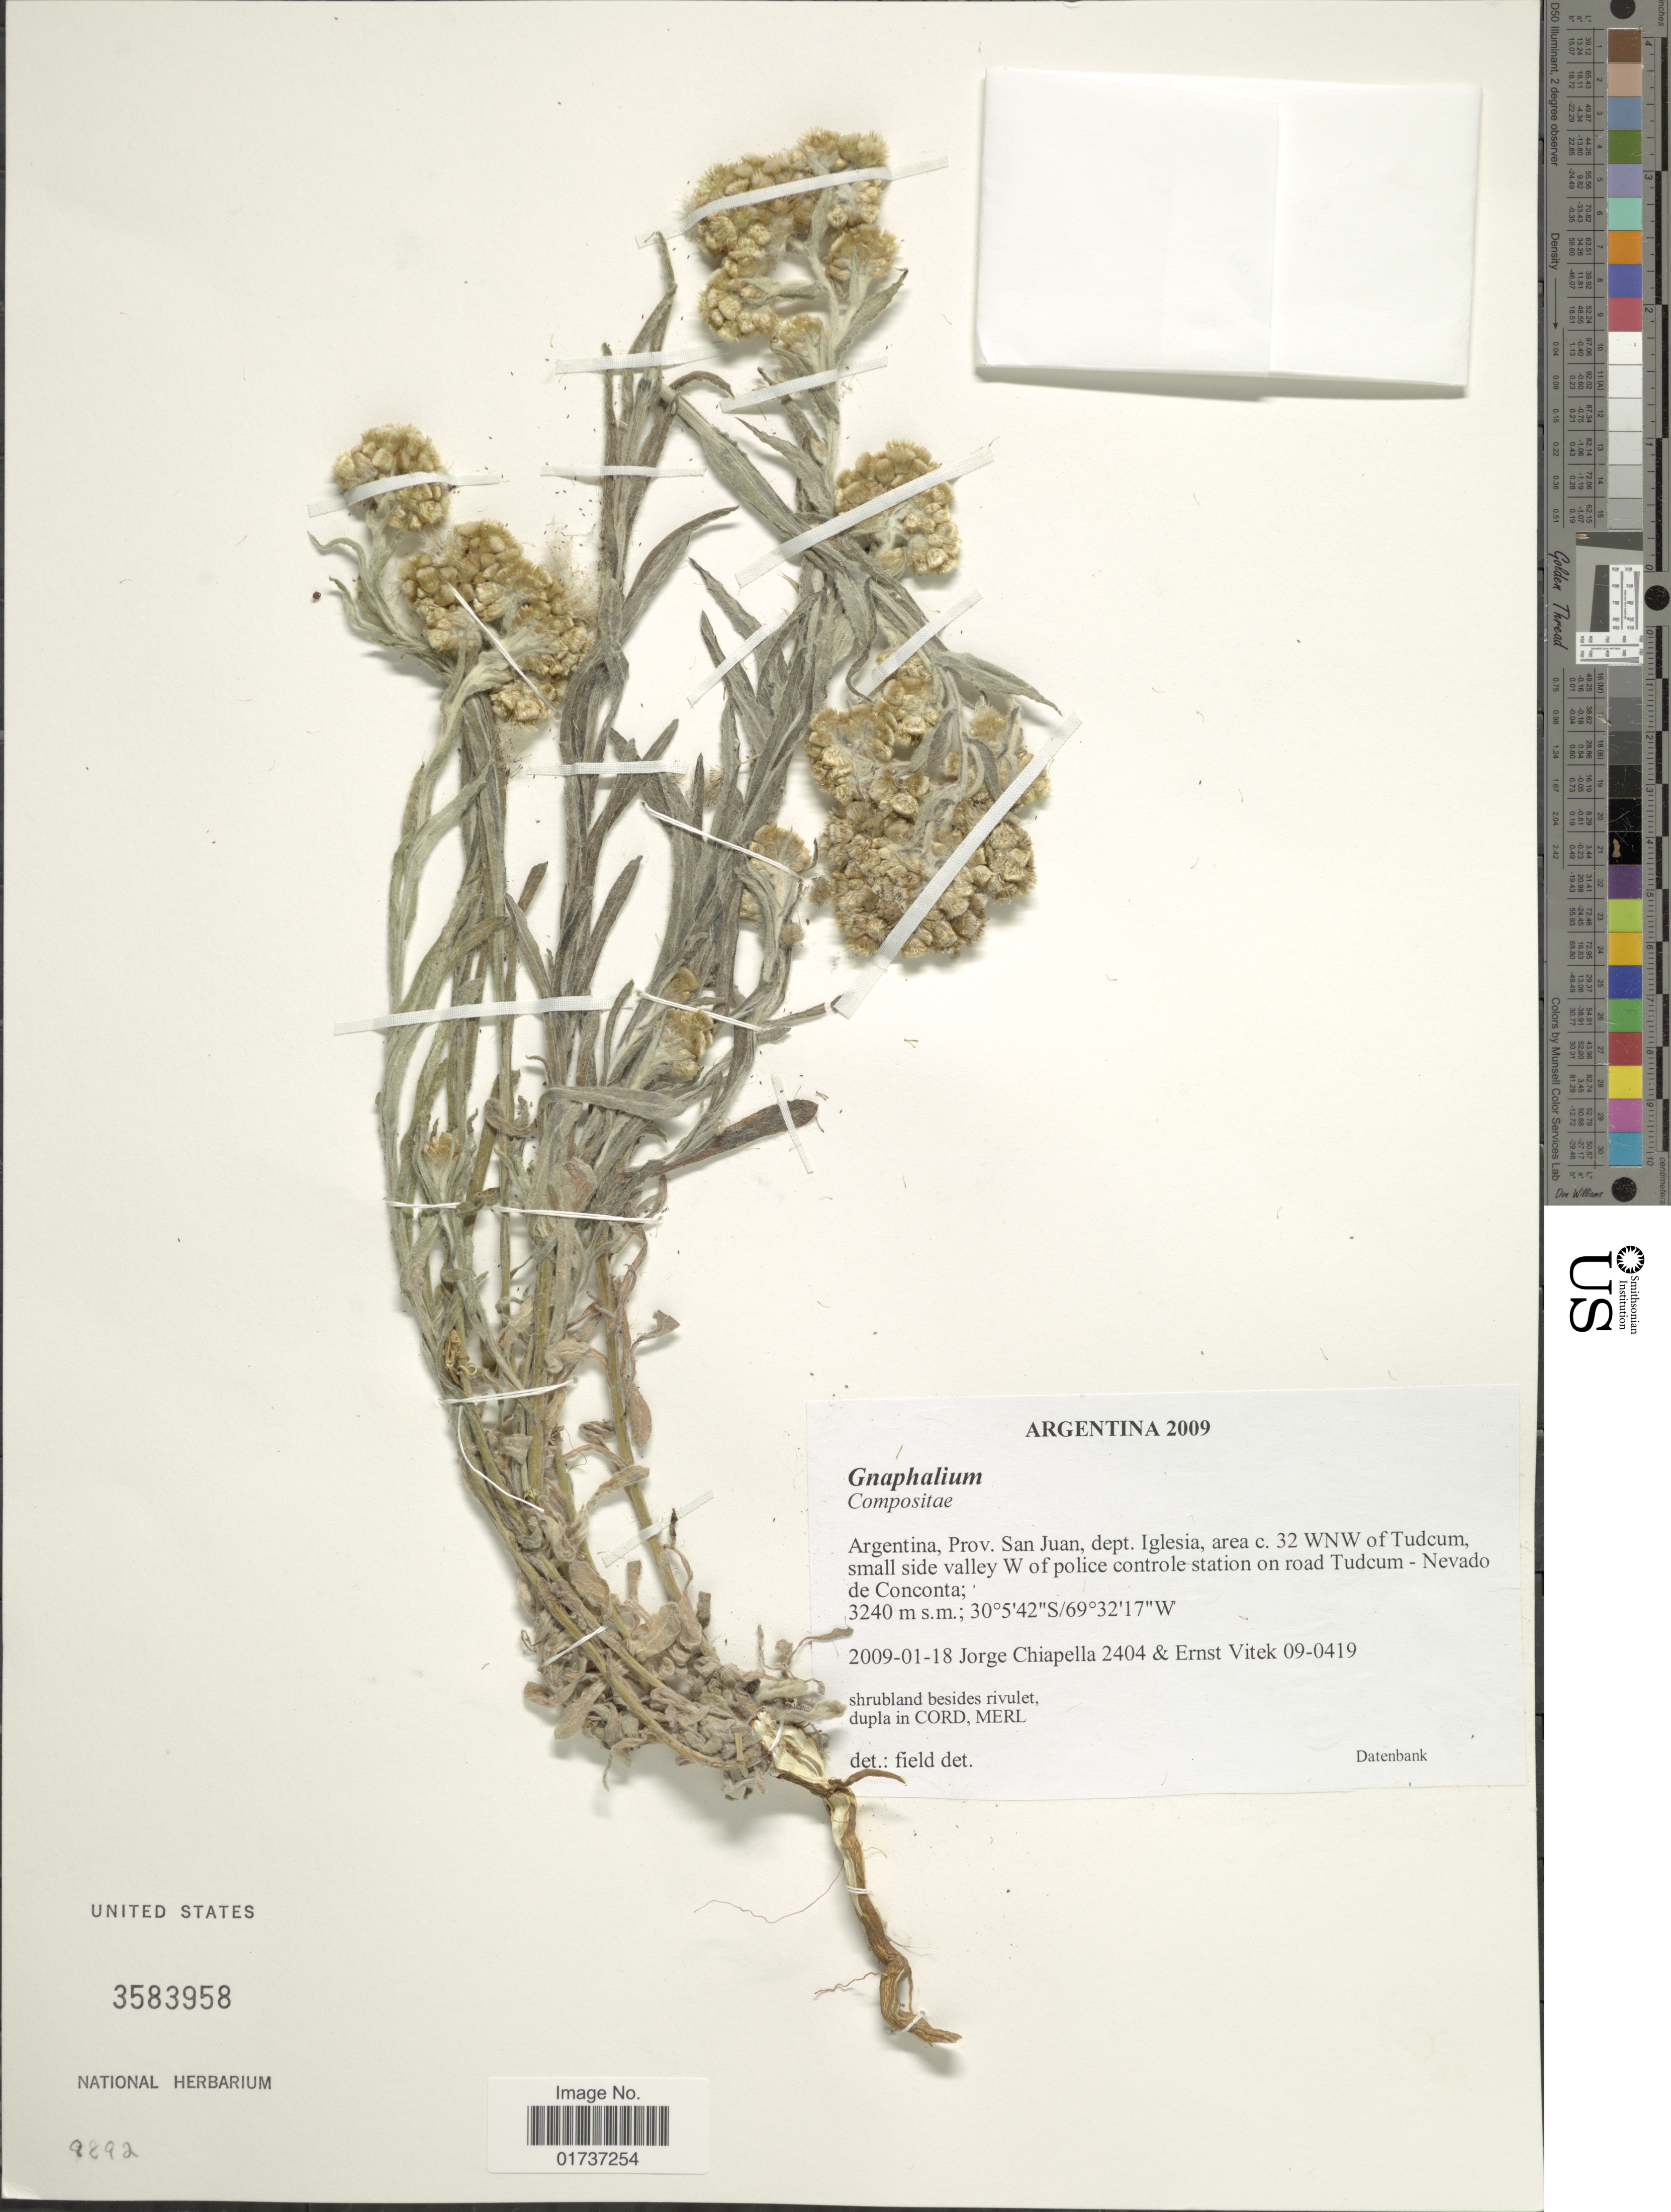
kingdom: Plantae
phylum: Tracheophyta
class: Magnoliopsida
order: Asterales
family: Asteraceae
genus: Gnaphalium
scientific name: Gnaphalium sp.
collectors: J. Chiapella & E. Vitek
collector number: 2404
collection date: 2009-01-18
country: Argentina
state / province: San Juan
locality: Dept. Iglesia, area c. 32 WNW of Tudcum, small side valley W of police controle station on road Tudcum - Nevado de Conconta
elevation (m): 3240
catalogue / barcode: US 3583958